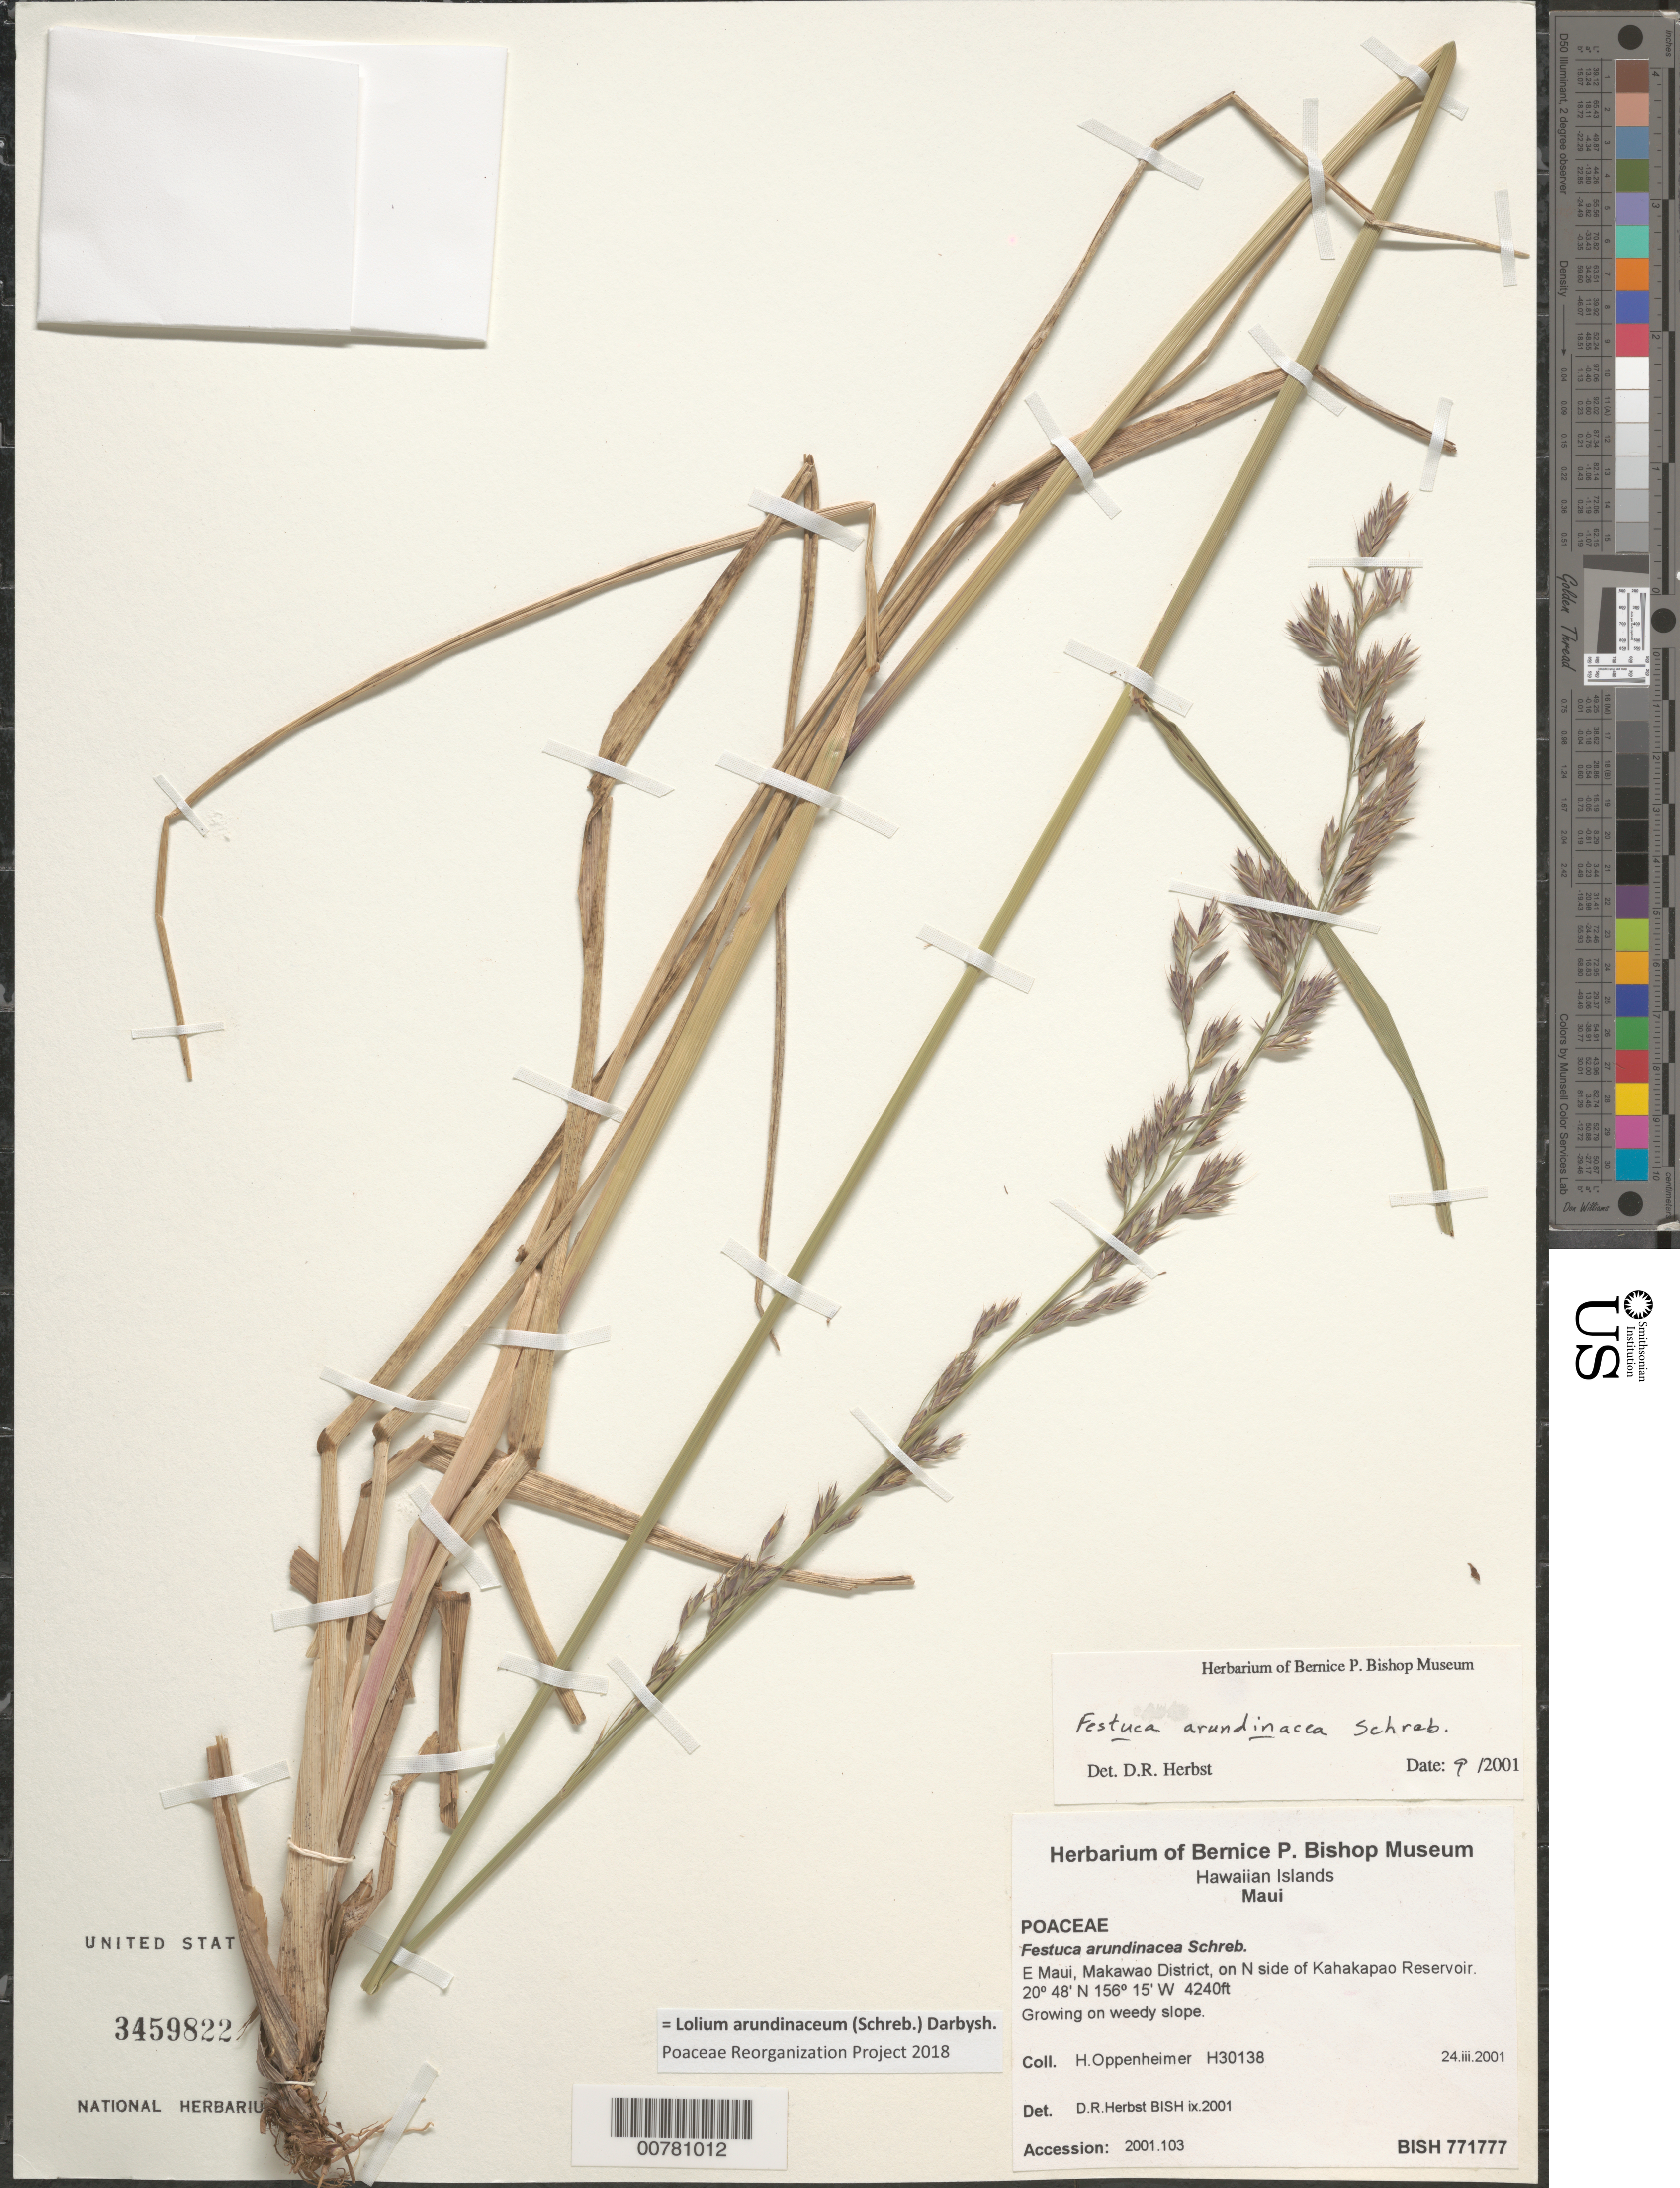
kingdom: Plantae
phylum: Tracheophyta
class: Liliopsida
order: Poales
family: Poaceae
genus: Lolium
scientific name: Lolium arundinaceum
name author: (Schreb.) Darbysh.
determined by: Poaceae Reorganization Project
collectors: H. L. Oppenheimer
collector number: H30138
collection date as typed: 24 Mar 2001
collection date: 2001-03-24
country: United States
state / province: Hawaii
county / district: Maui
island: Maui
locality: E. Maui, Makawao District, on N side of Kahakapao Reservoir.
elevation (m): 1292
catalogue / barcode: US 3459822